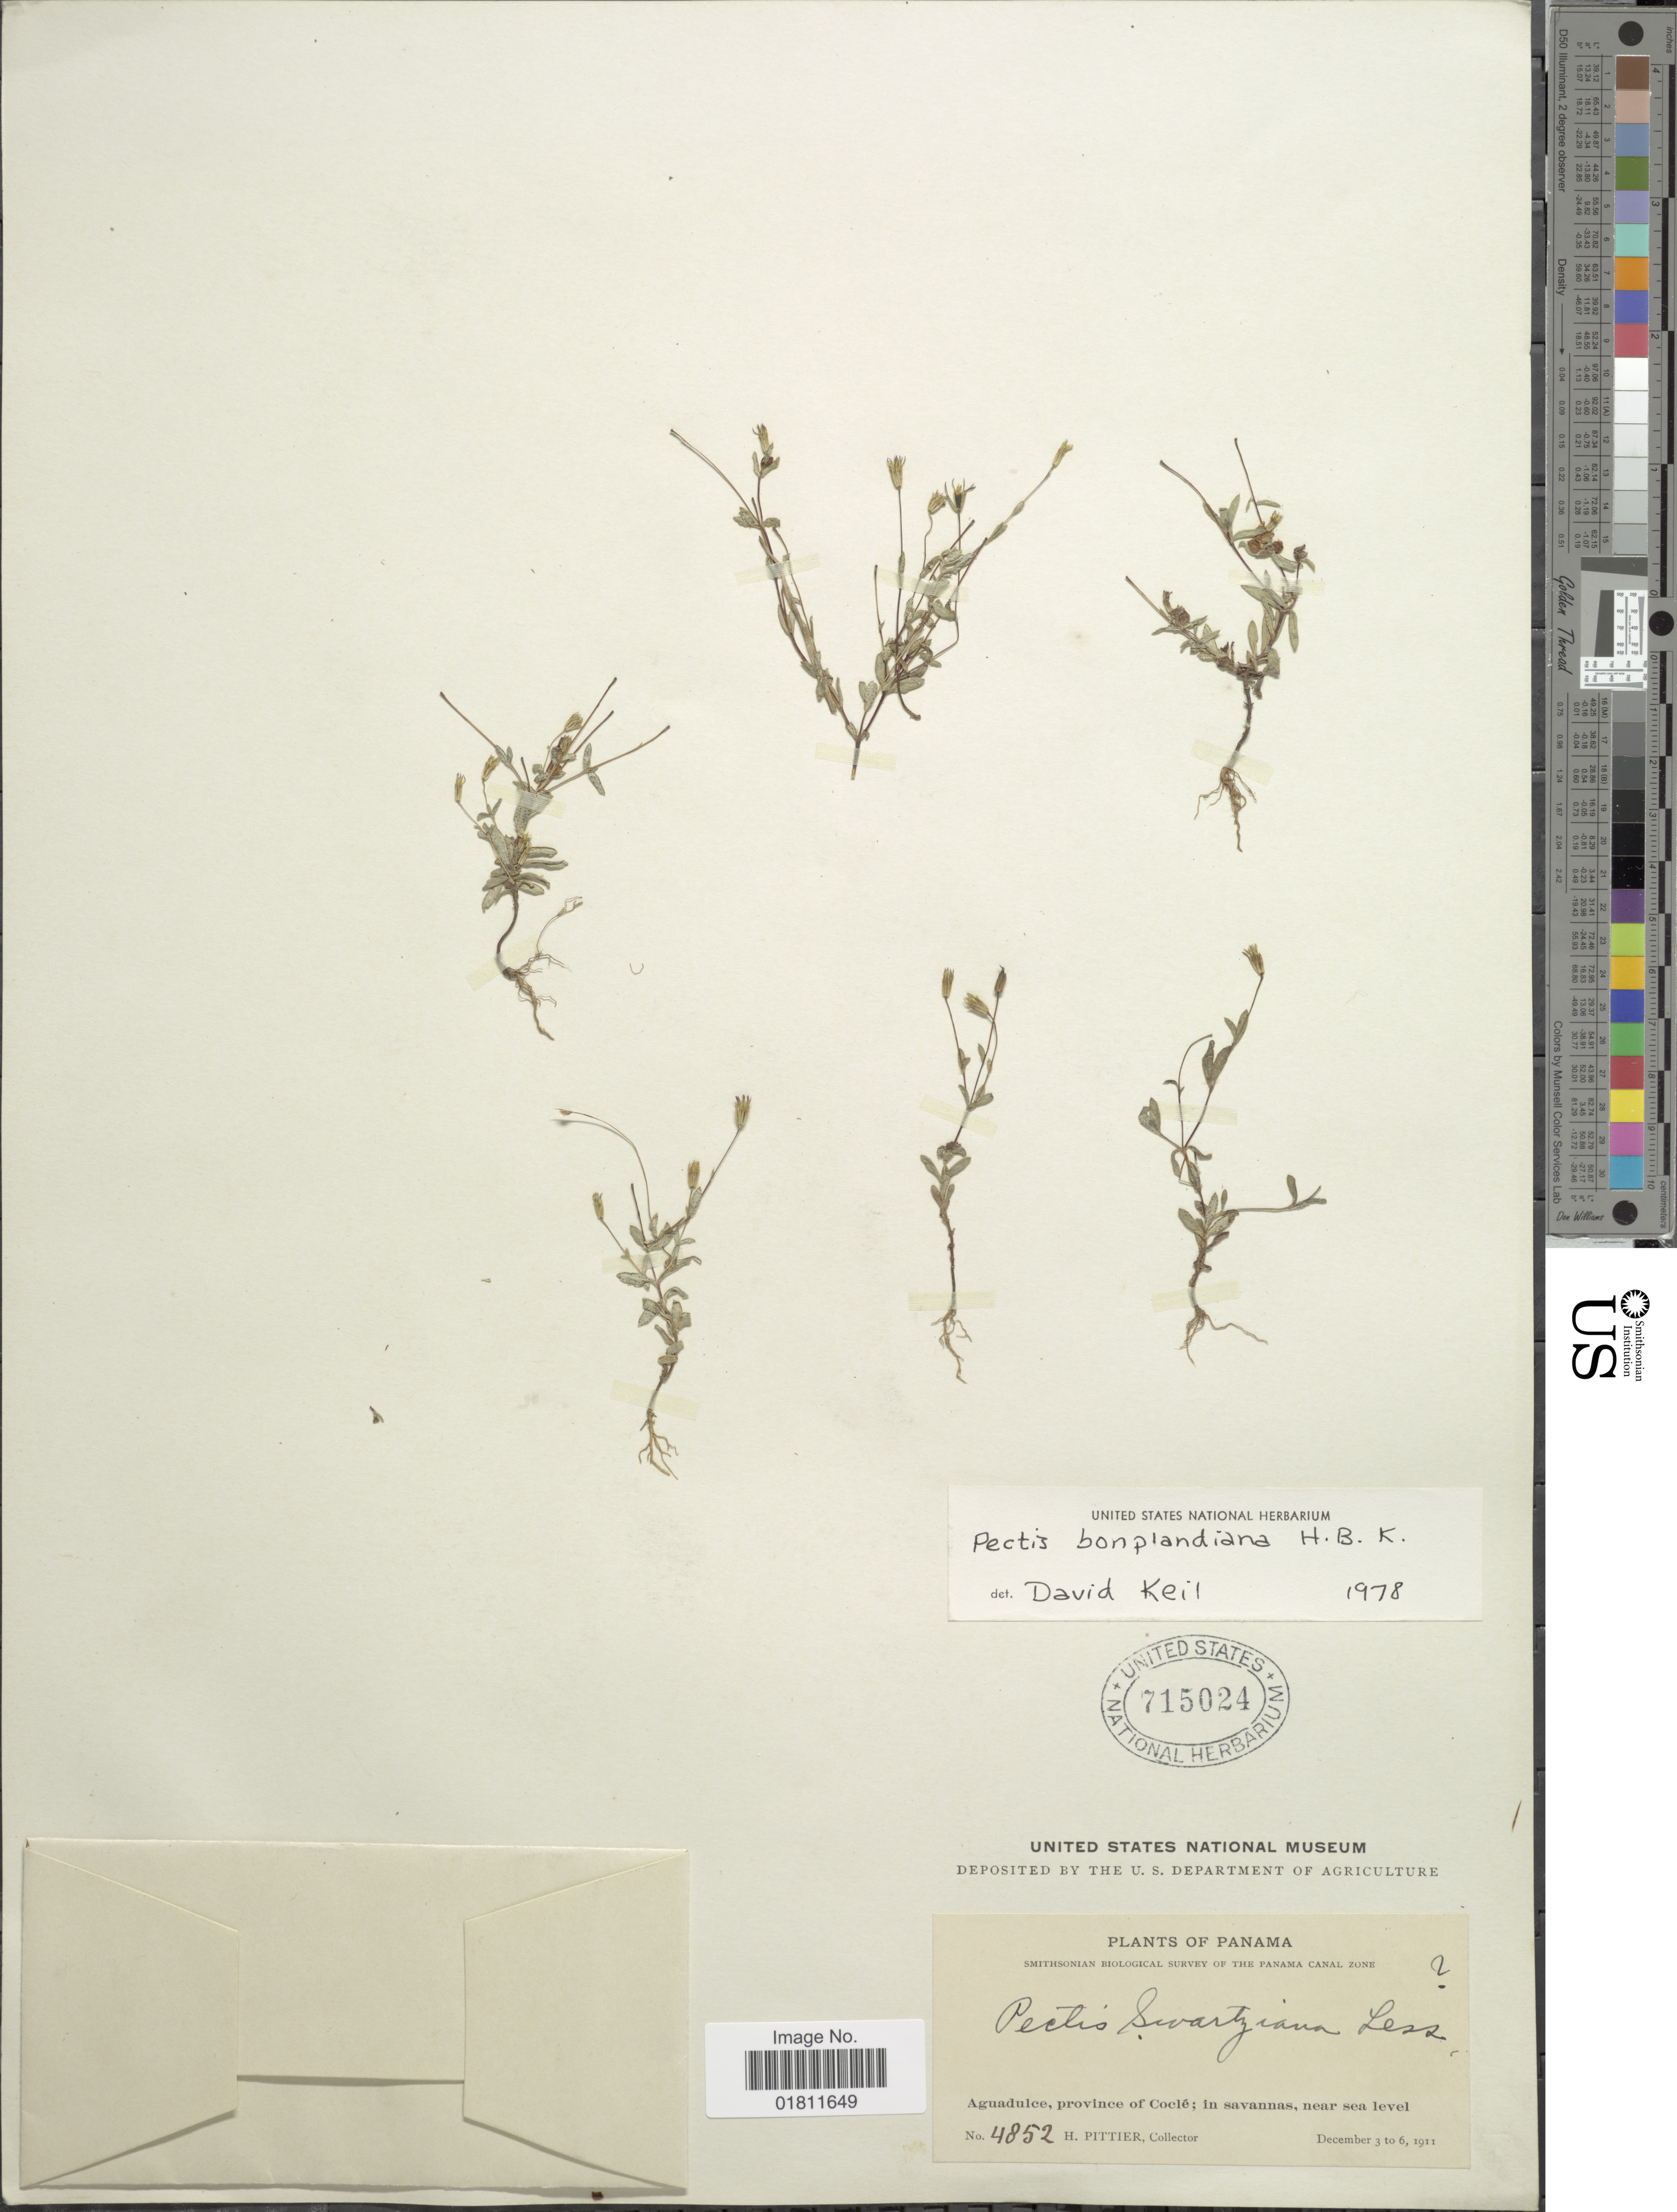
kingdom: Plantae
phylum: Tracheophyta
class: Magnoliopsida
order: Asterales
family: Asteraceae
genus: Pectis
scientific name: Pectis bonplandiana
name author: Kunth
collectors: H. F. Pittier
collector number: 4852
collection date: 1911-12-03/1911-12-06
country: Panama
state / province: Coclé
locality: Aguadulce, province of Cocle.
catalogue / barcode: US 715024